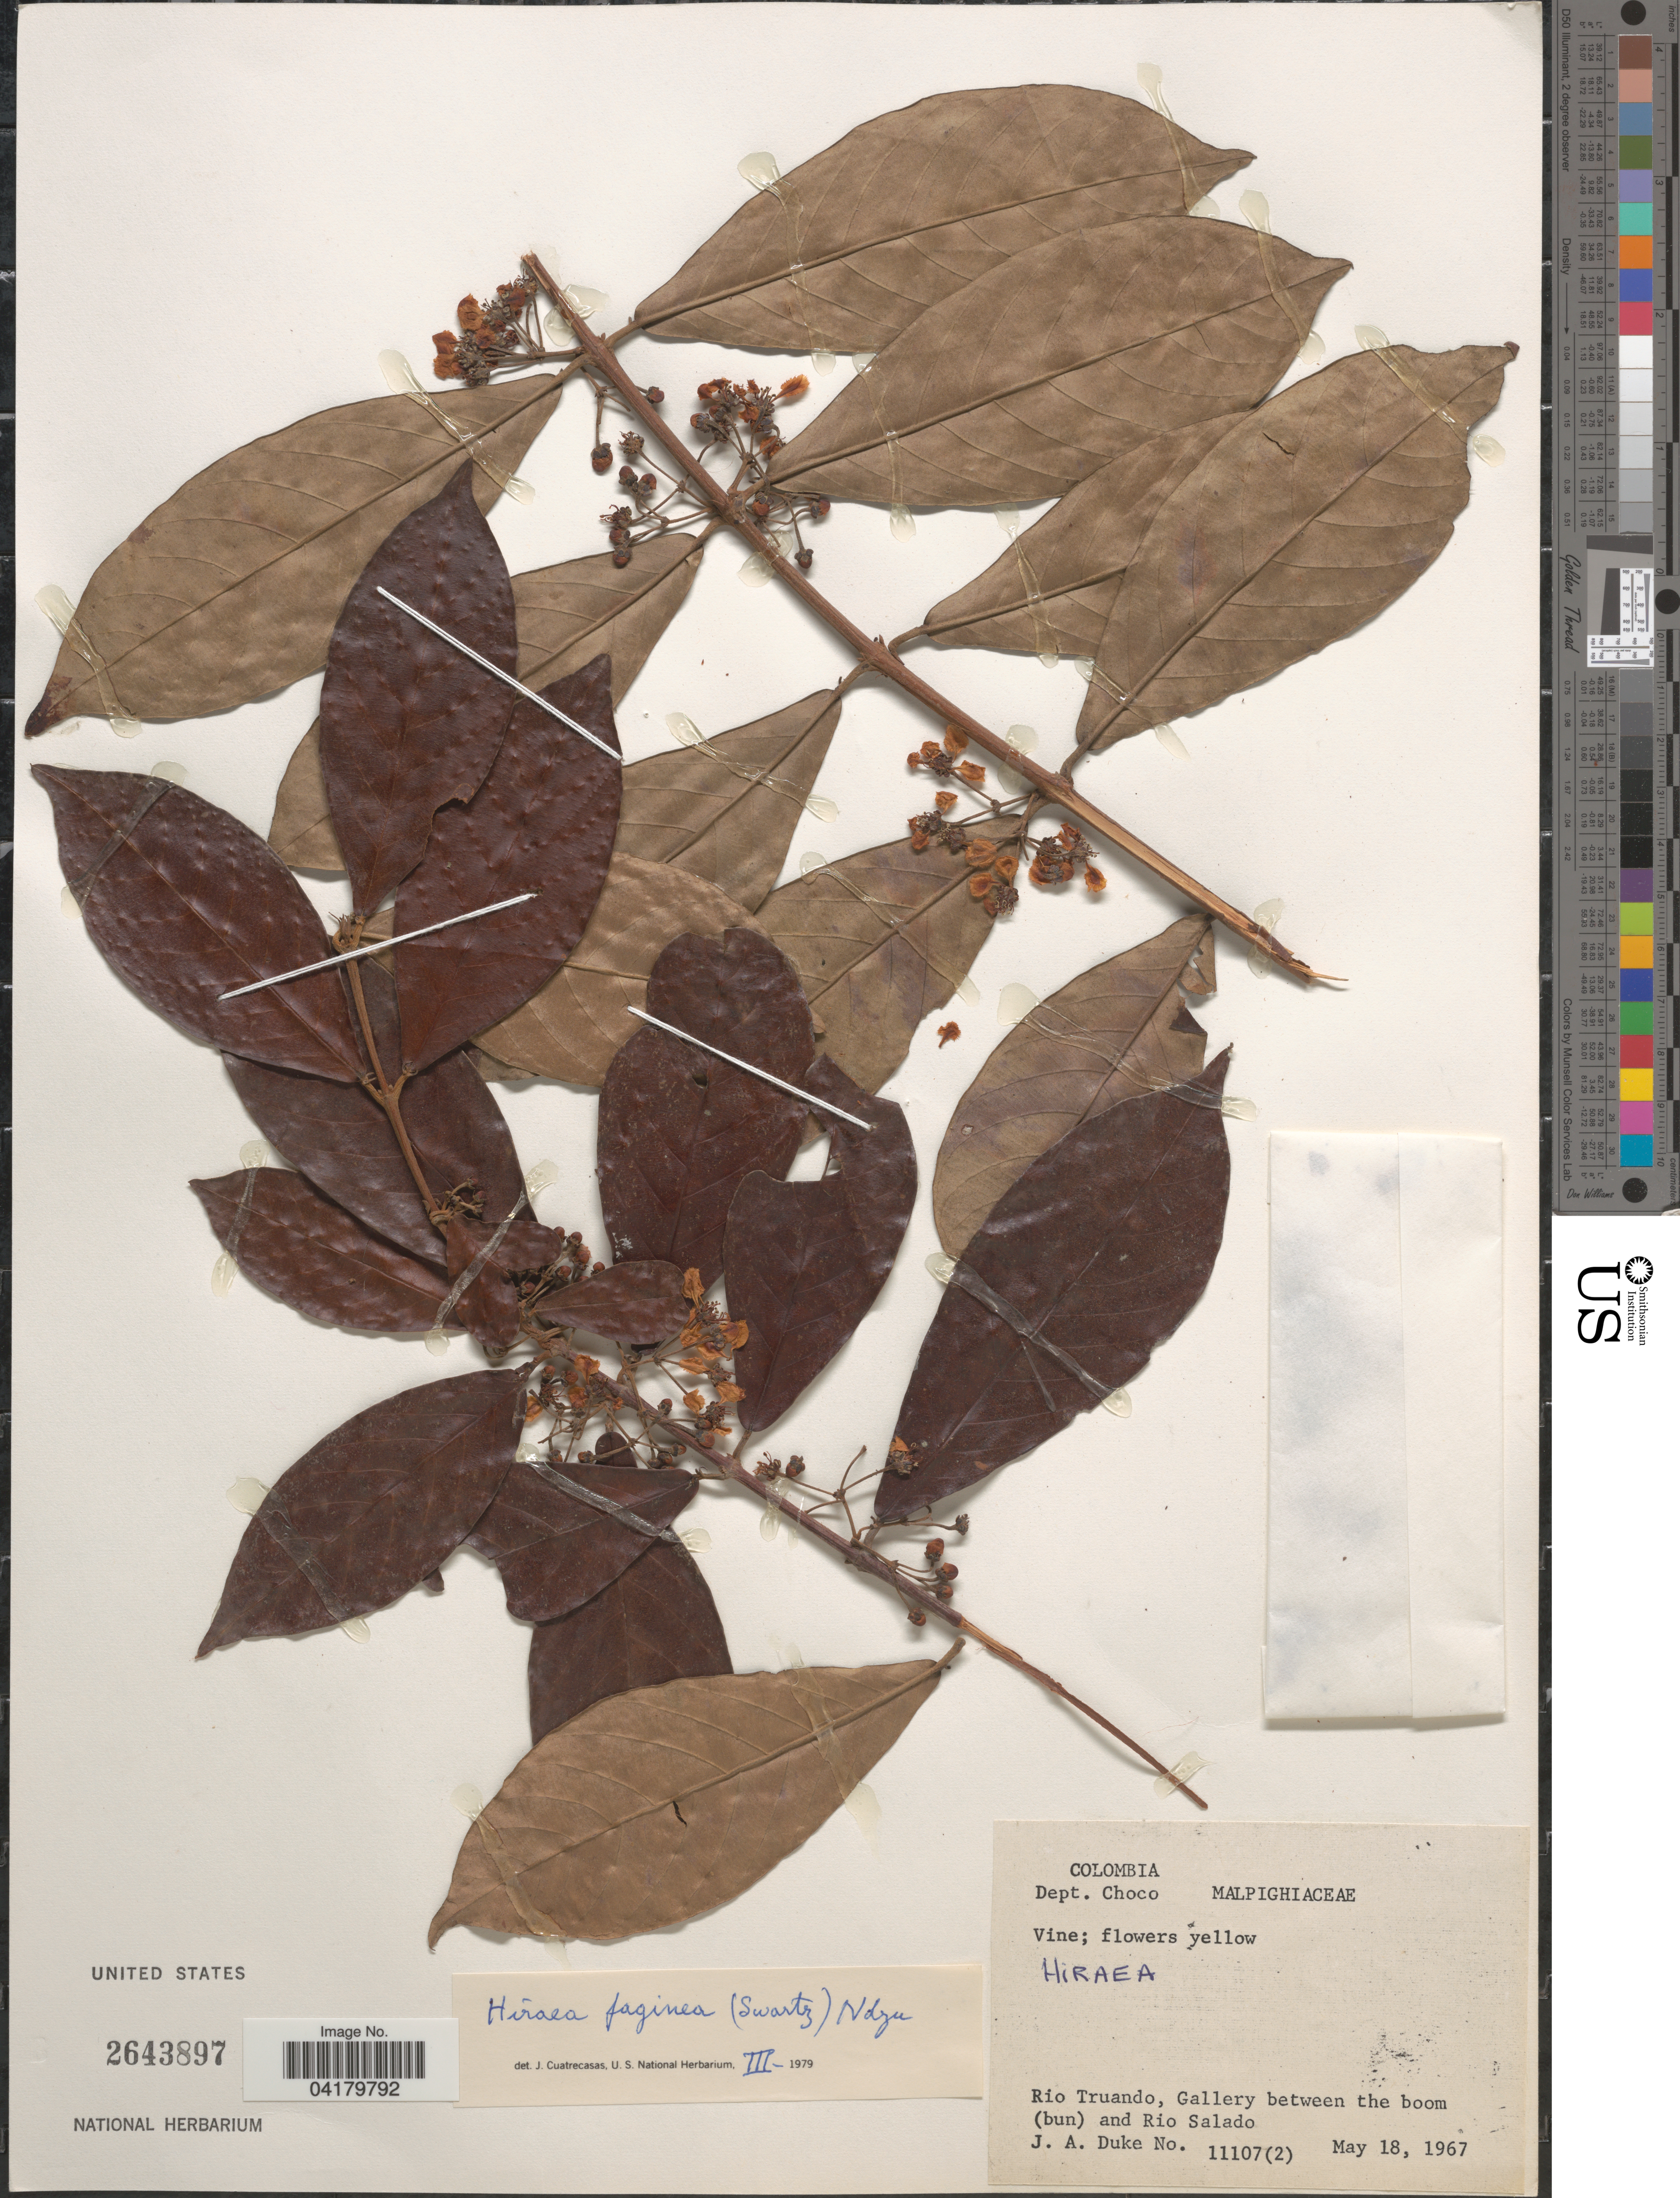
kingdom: Plantae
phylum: Tracheophyta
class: Magnoliopsida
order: Malpighiales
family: Malpighiaceae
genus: Hiraea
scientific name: Hiraea faginea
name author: (Sw.) Nied.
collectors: J. A. Duke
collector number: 11107(2)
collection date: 1967-05-18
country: Colombia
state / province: Chocó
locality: Dept. Choco. Rio Truando, Gallery between the boom (bun) and Rio Salado.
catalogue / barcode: US 2643897